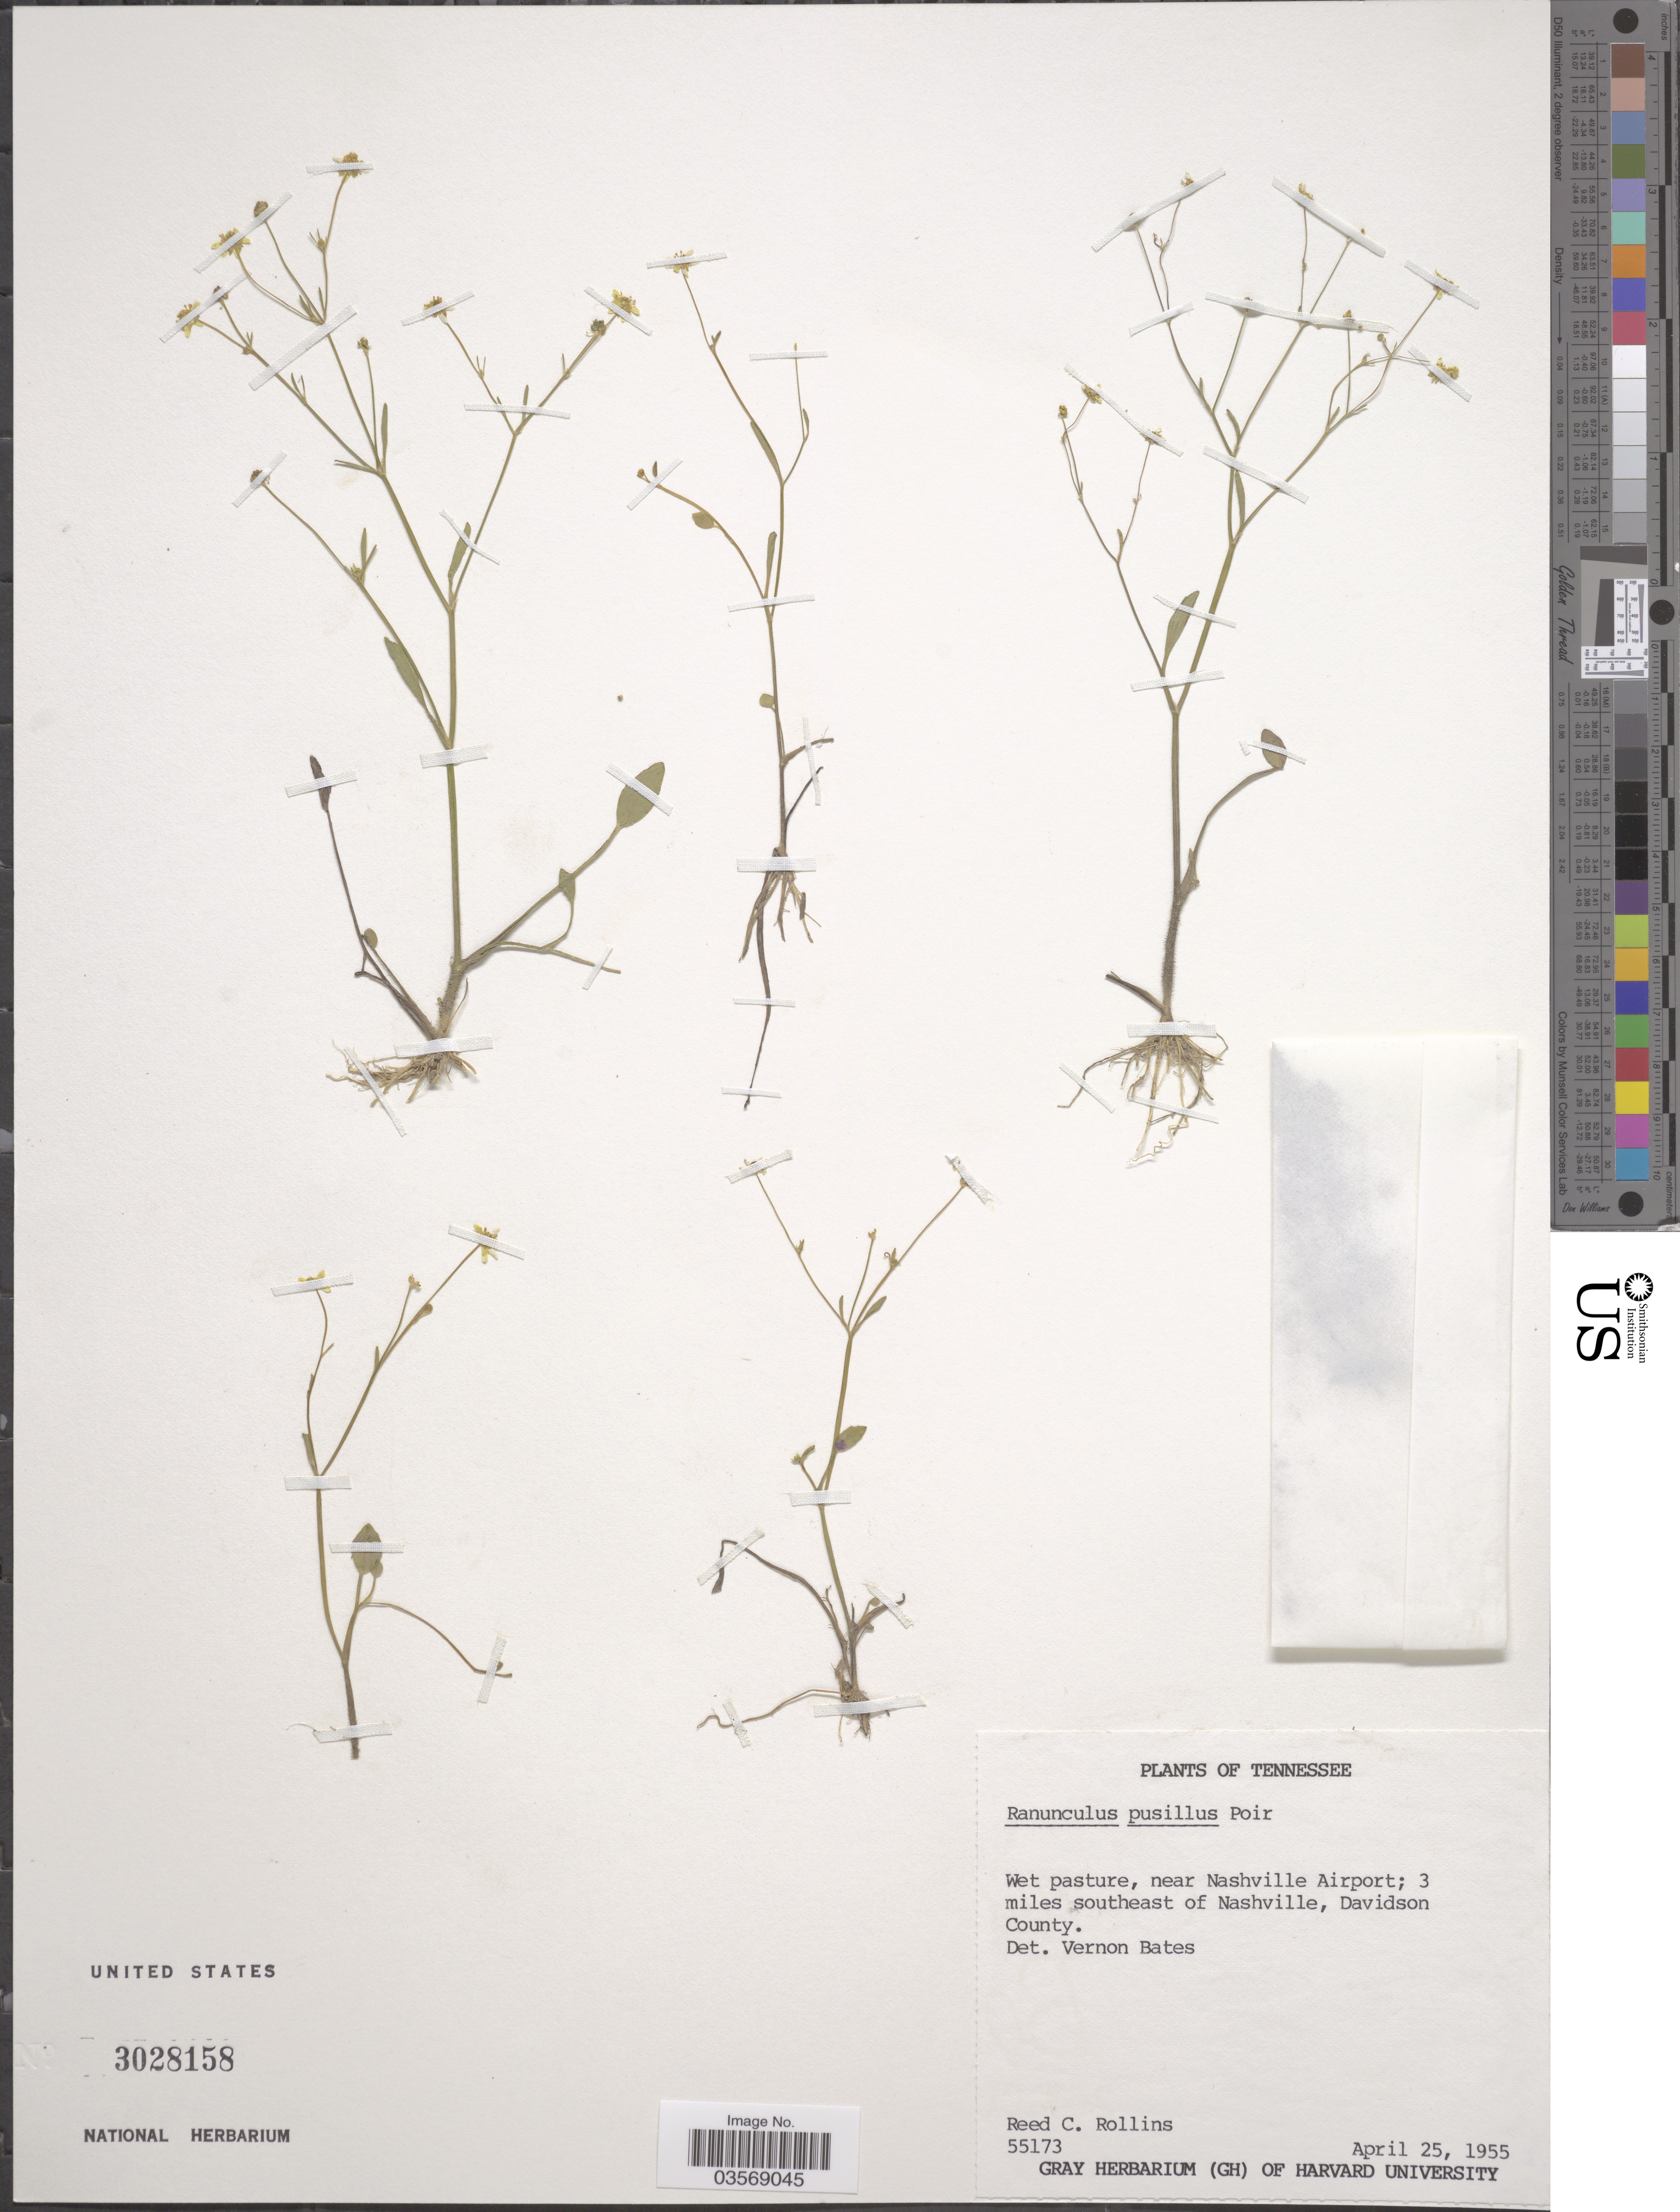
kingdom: Plantae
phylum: Tracheophyta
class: Magnoliopsida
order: Ranunculales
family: Ranunculaceae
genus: Ranunculus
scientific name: Ranunculus pusillus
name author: Poir.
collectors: R. C. Rollins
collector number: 55173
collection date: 1955-04-25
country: United States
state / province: Tennessee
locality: Near Nashville Airport; 3 miles southeast of Nashville, Davidson County.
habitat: wet pasture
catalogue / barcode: US 3028158